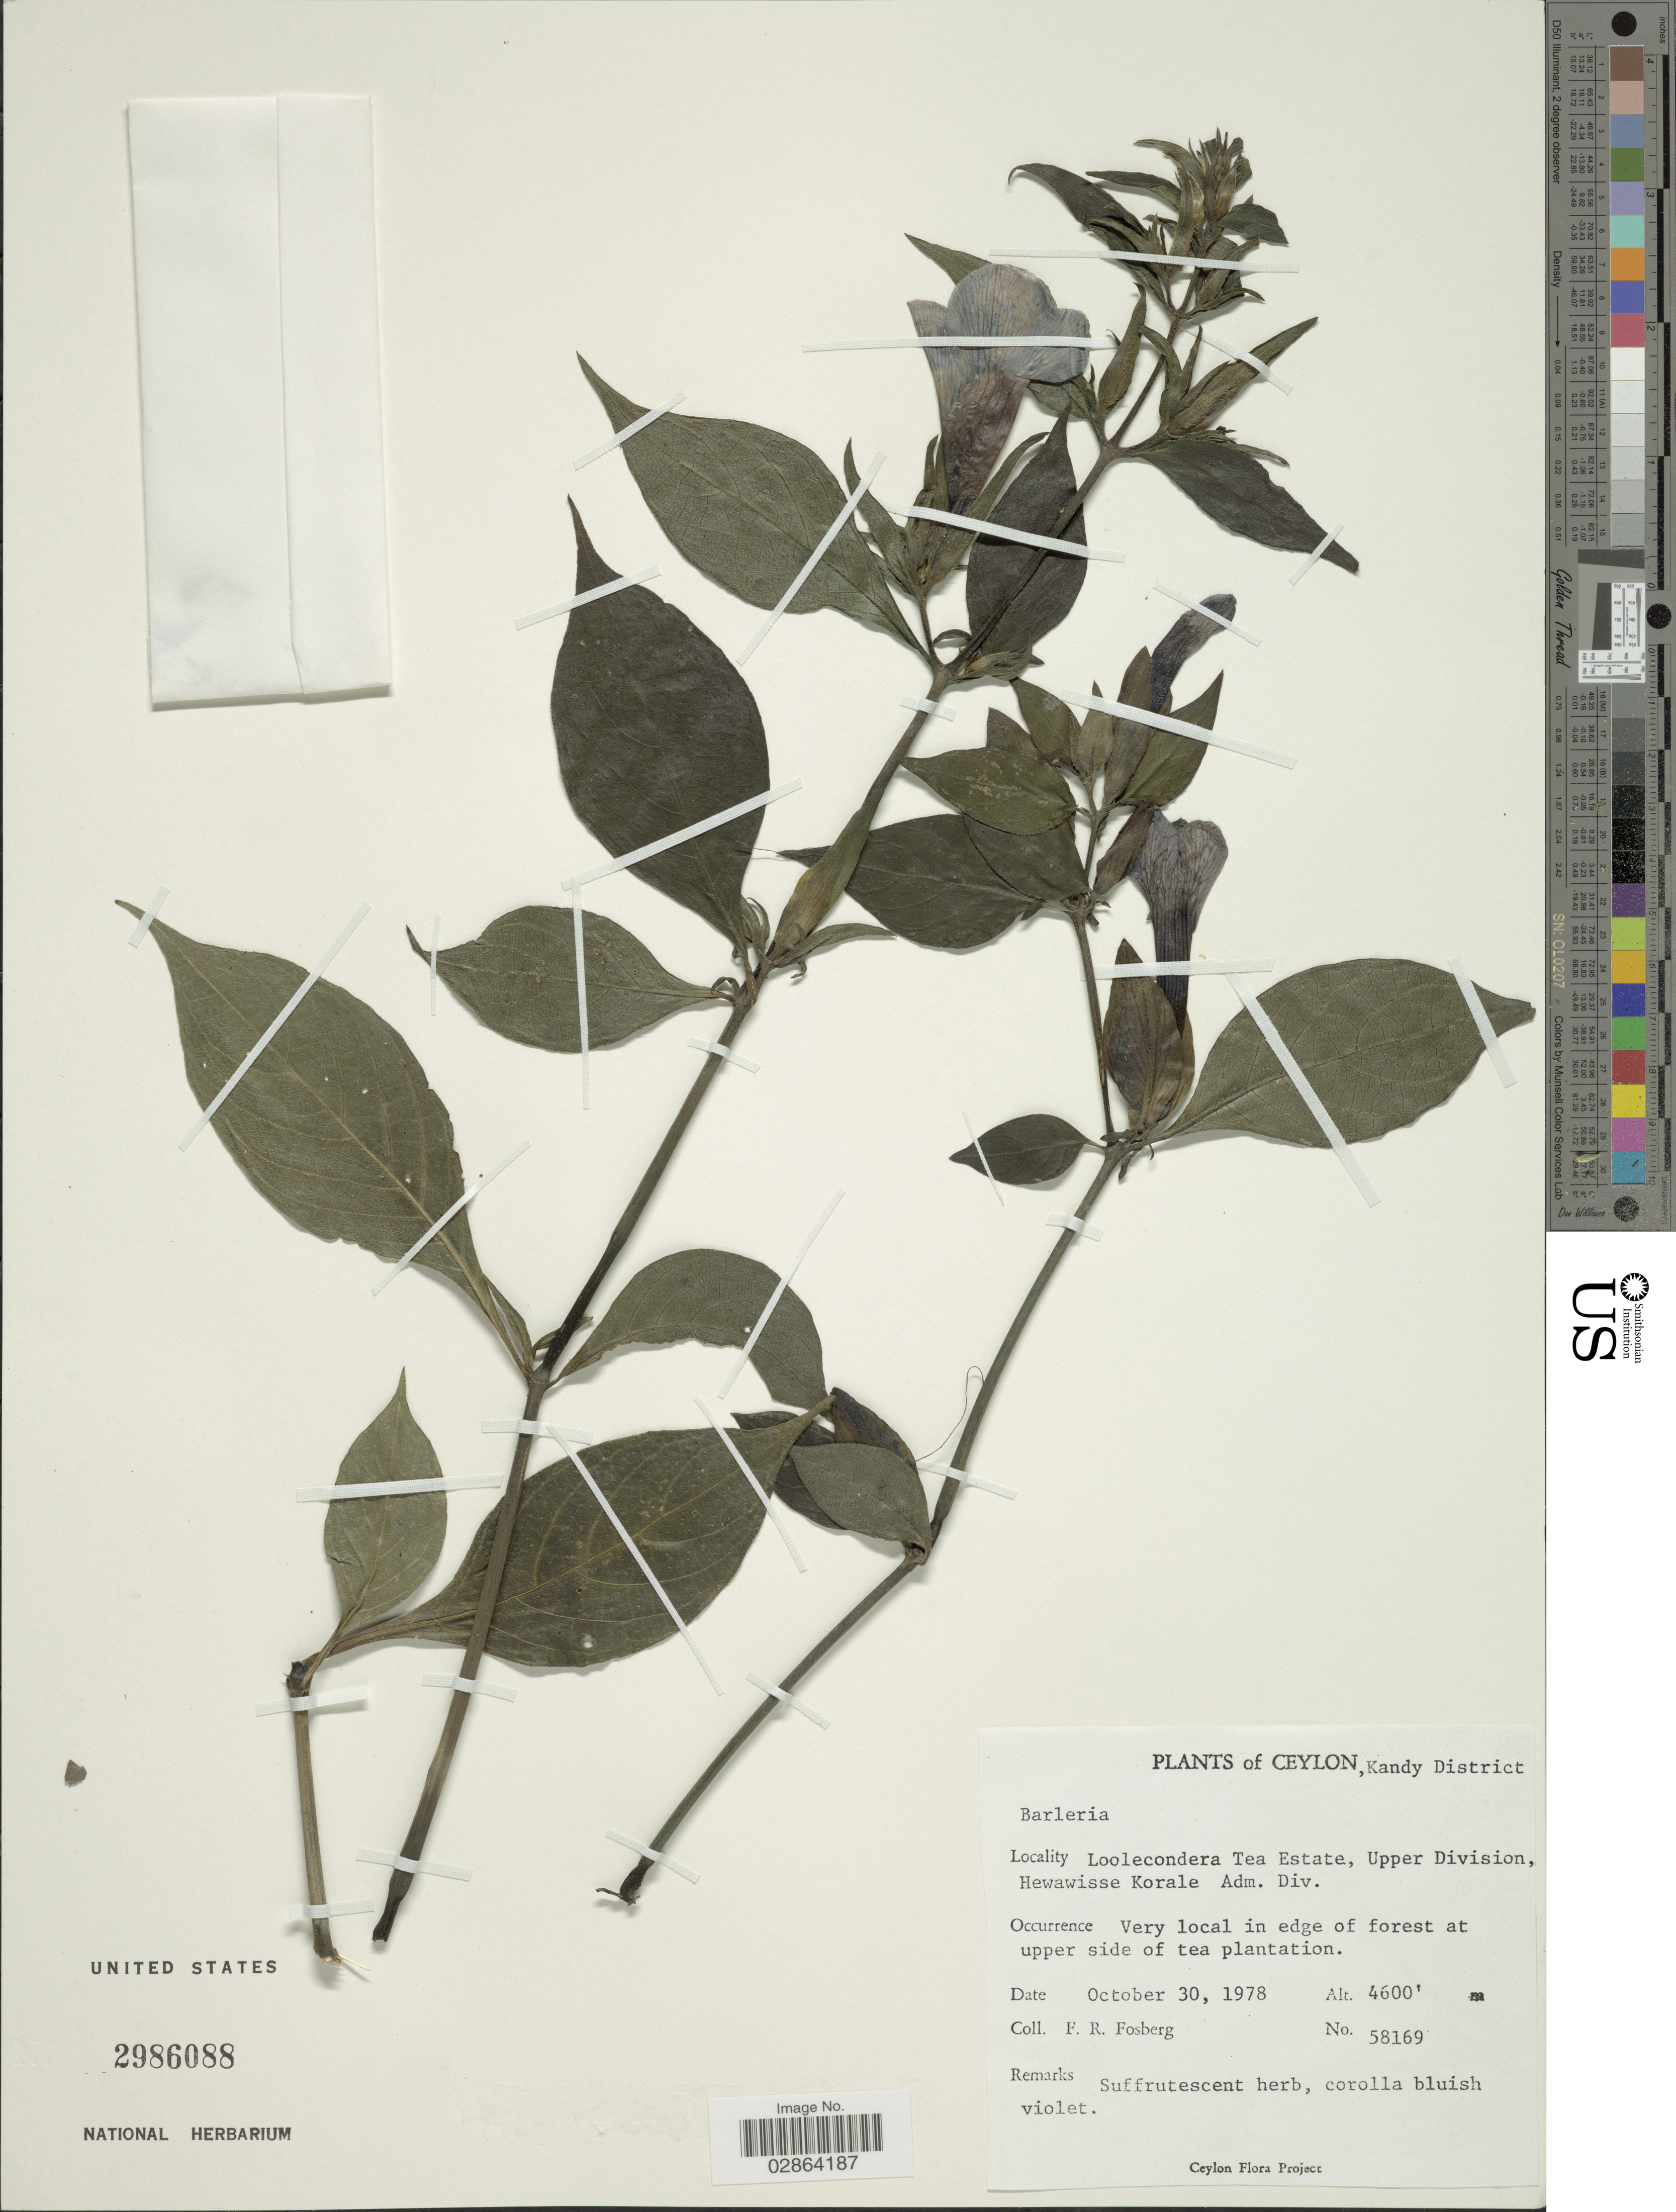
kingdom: Plantae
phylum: Tracheophyta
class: Magnoliopsida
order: Lamiales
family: Acanthaceae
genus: Barleria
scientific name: Barleria sp.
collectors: F. R. Fosberg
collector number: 58169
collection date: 1978-10-30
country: Sri Lanka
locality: Ceylon, Kandy District, Loolecondera Tea Estate, Upper Division, Hewawisse Korale Adm. Div.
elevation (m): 1402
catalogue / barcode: US 2986088